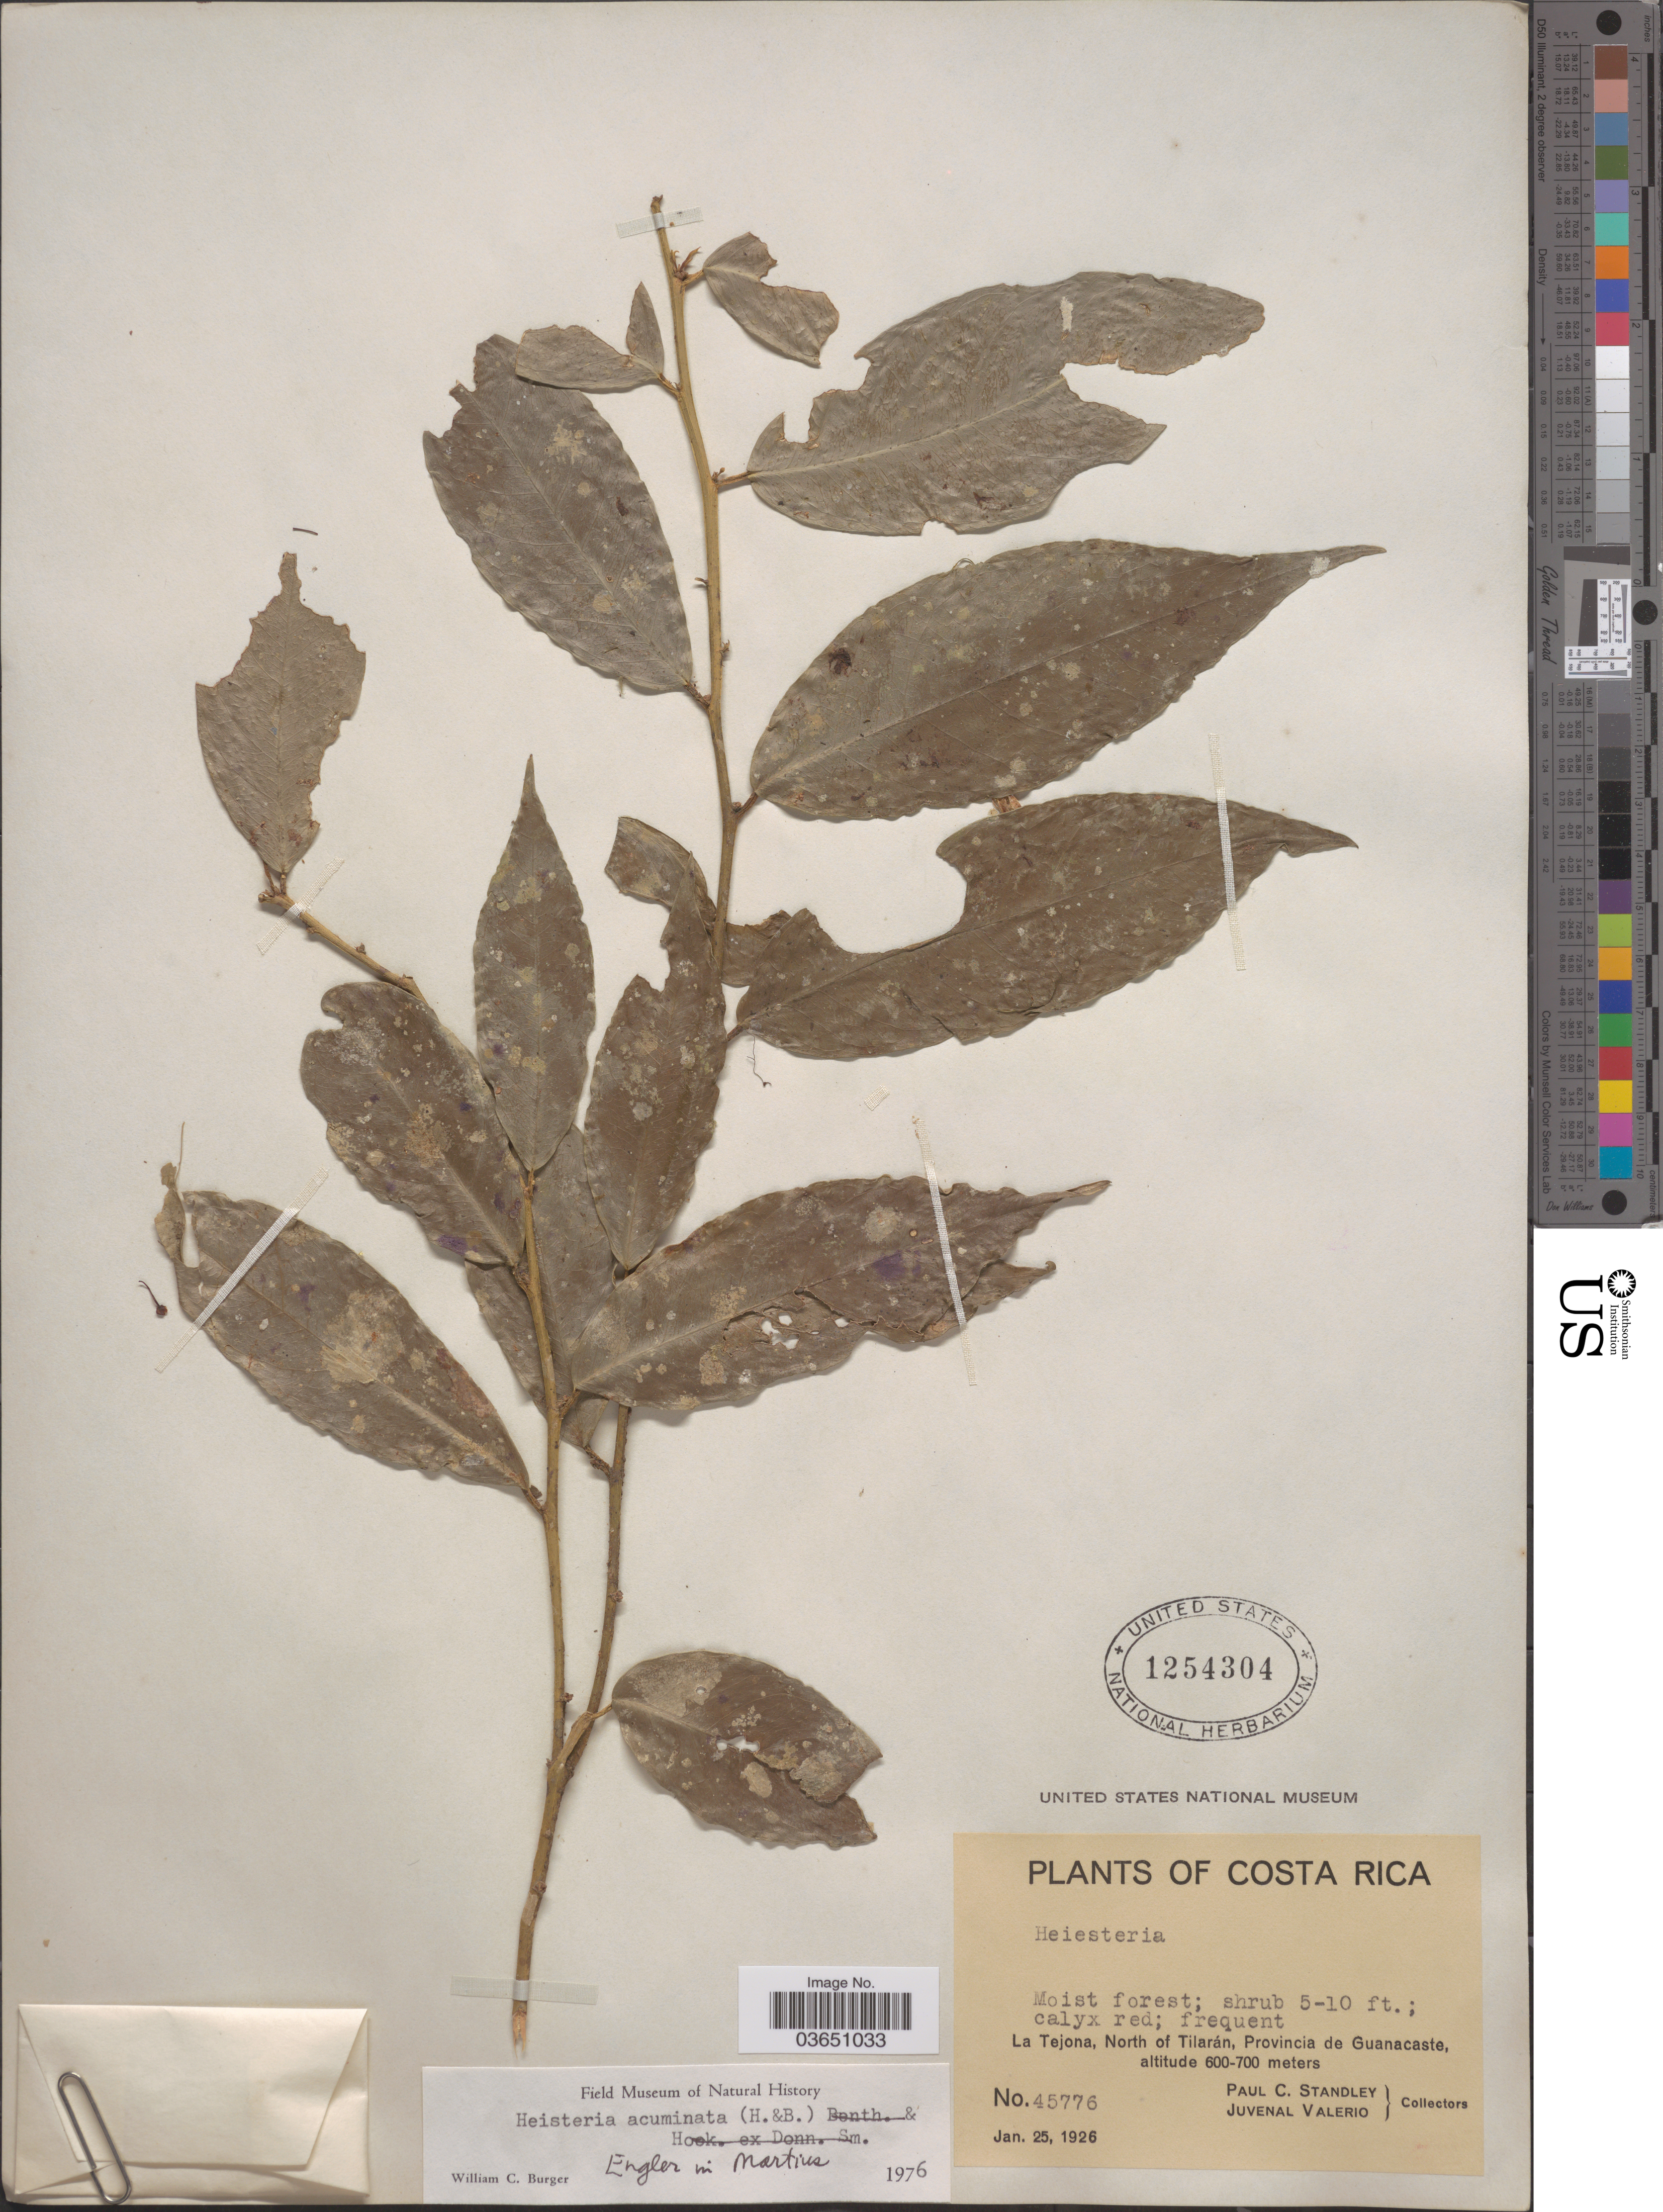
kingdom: Plantae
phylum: Tracheophyta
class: Magnoliopsida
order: Santalales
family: Erythropalaceae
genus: Heisteria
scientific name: Heisteria acuminata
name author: (Humb. & Bonpl.) Engl.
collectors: P. C. Standley & J. Valerio R.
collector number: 45776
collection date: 1926-01-25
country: Costa Rica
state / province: Guanacaste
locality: La Tejona, North of Tilarán.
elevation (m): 600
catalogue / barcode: US 1254304